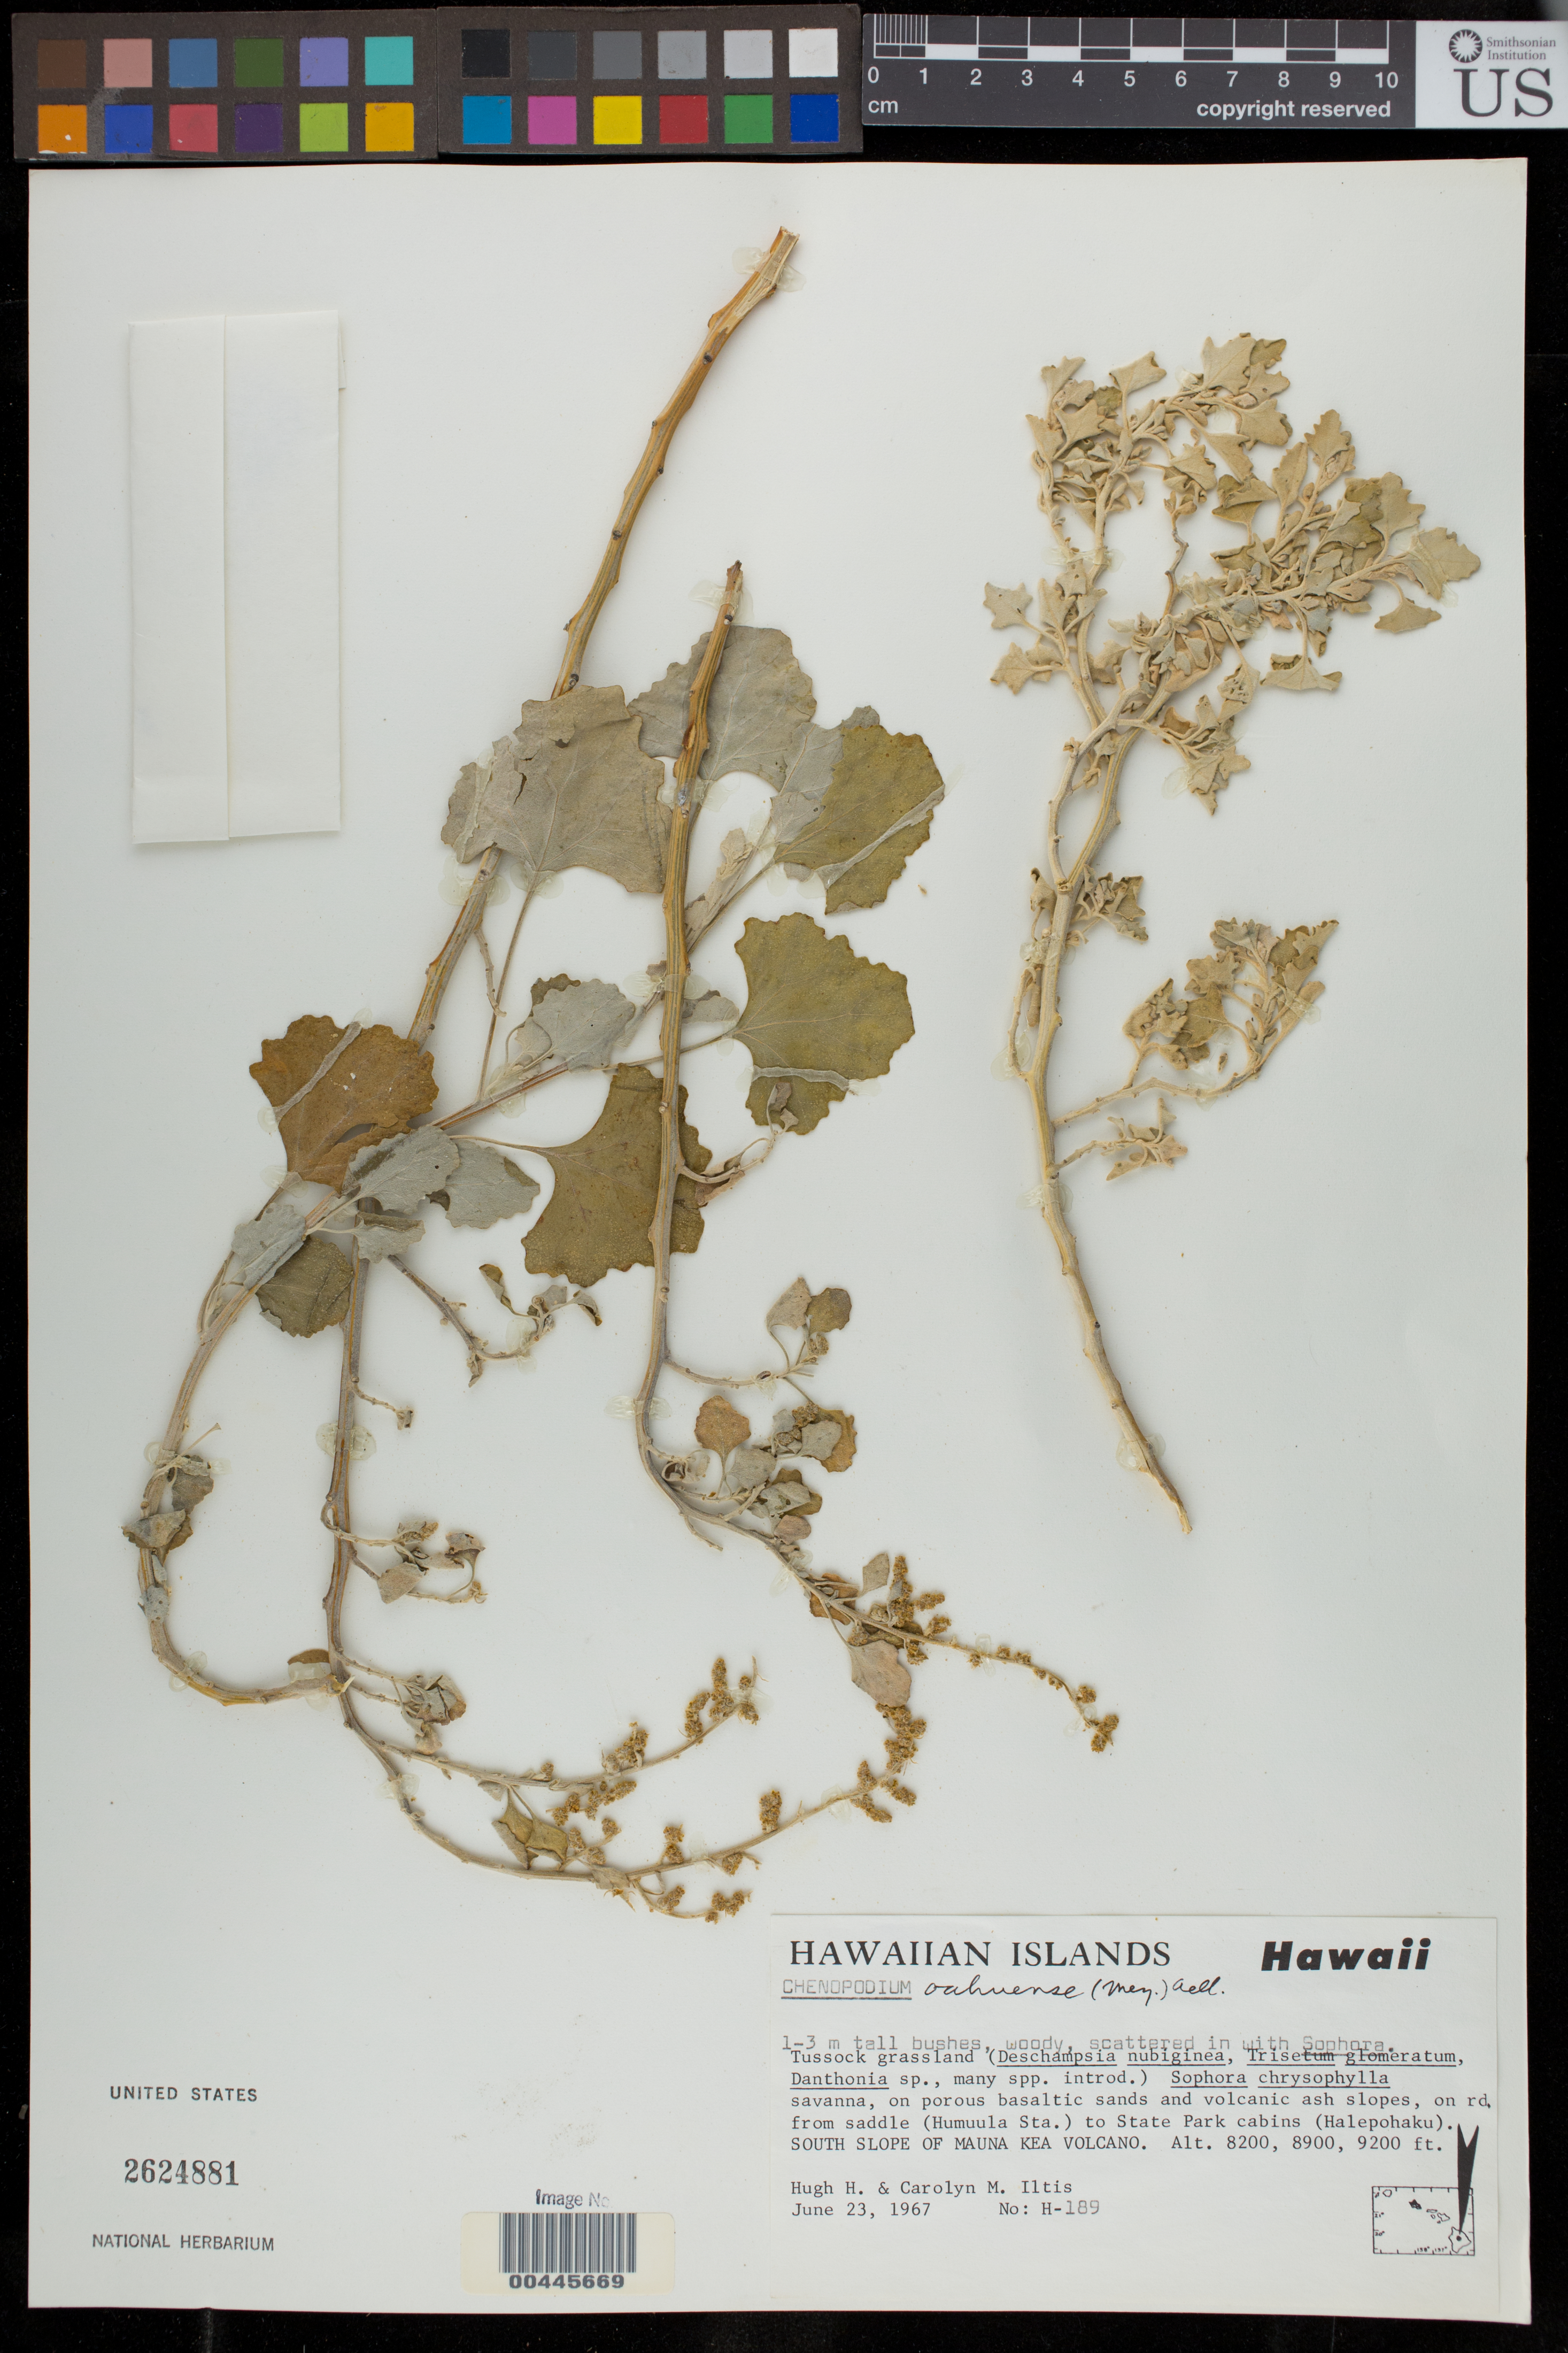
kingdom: Plantae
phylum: Tracheophyta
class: Magnoliopsida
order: Caryophyllales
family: Amaranthaceae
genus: Chenopodium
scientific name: Chenopodium oahuense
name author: (Meyen) Aellen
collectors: H. H. Iltis & C. M Iltis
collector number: h-189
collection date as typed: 23 Jun 1967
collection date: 1967-06-23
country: United States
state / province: Hawaii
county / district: Hawaii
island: Hawaii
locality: S slope of Mauna Kea Volcano, on rd. from saddle (Humuula Sta.) to State Park cabins (Halepohaku)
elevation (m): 2499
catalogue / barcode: US 2624881